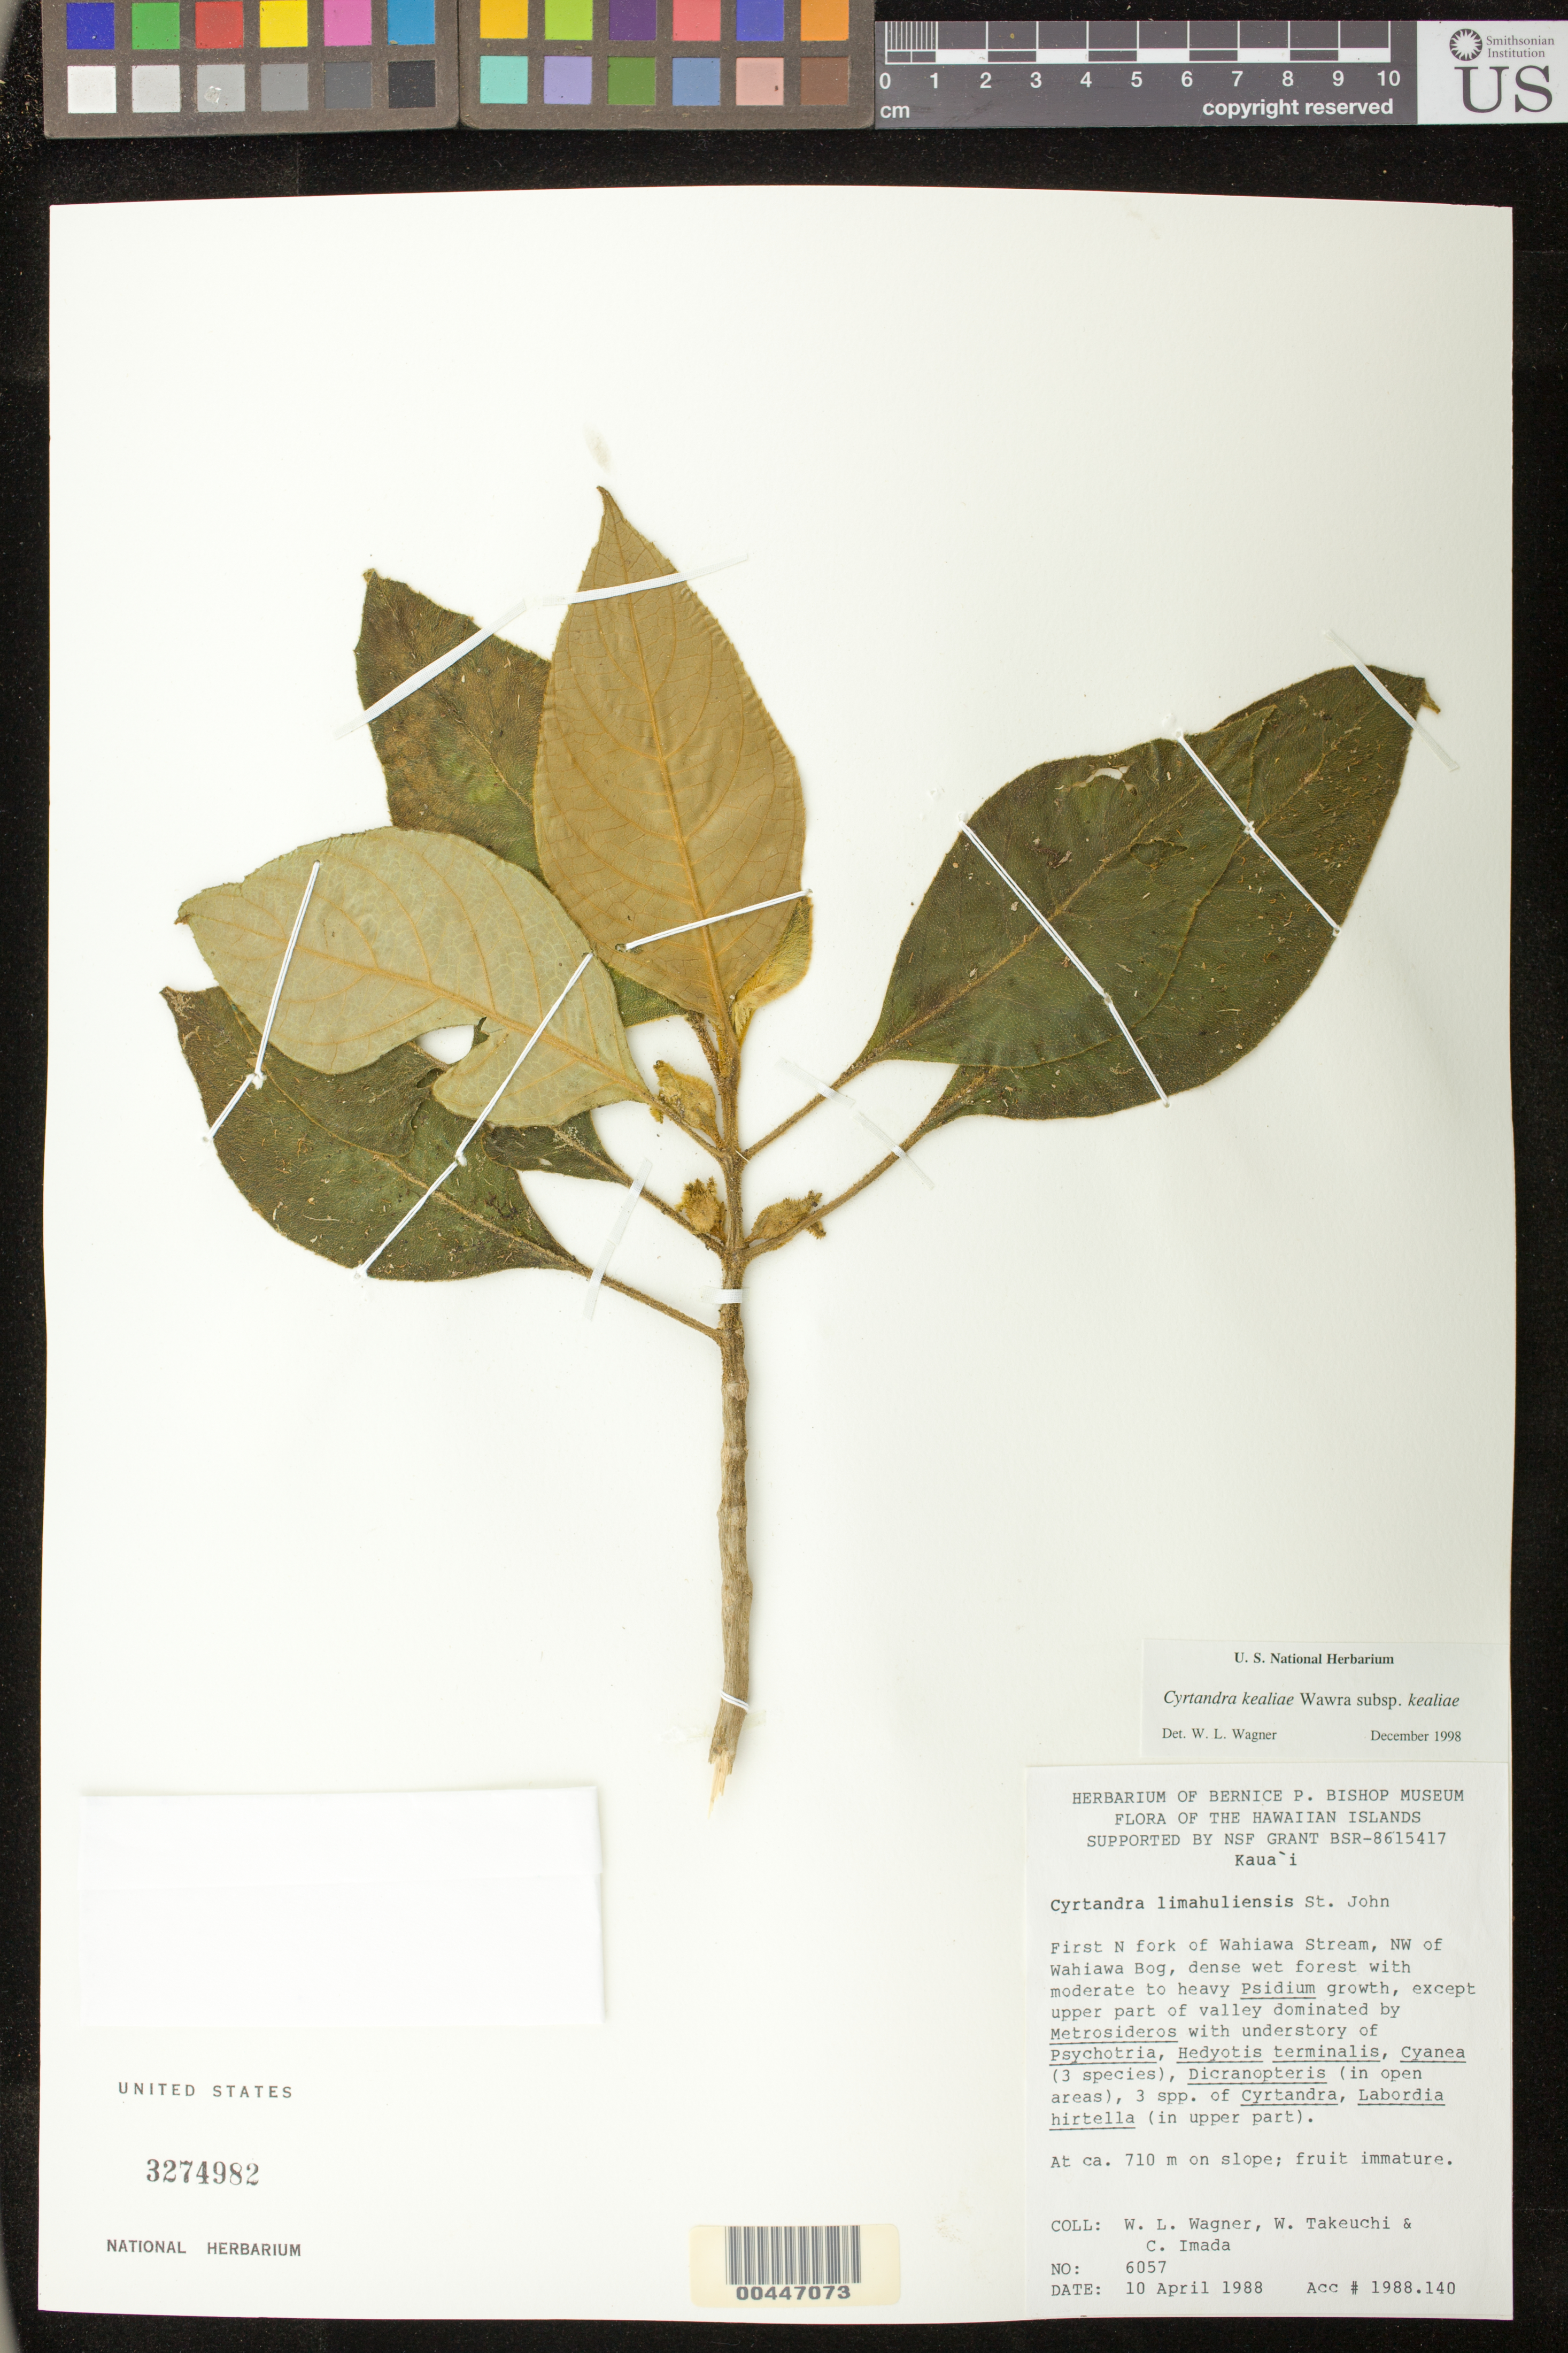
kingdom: Plantae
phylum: Tracheophyta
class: Magnoliopsida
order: Lamiales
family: Gesneriaceae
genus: Cyrtandra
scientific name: Cyrtandra kealiae subsp. kealiae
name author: Wawra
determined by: Wagner, W. L., (BOT), Smithsonian Institution - National Museum of Natural History (UNITED STATES)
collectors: W. L. Wagner, W. N. Takeuchi & C. Imada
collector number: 6057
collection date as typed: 10 Apr 1988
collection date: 1988-04-10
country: United States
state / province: Hawaii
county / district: Kauai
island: Kaua'i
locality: First N fork of Wahiawa Stream, NW of Wahiawa Bog, dense wet forest with moderate to heavy Psidium growth.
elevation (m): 710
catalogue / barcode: US 3274982